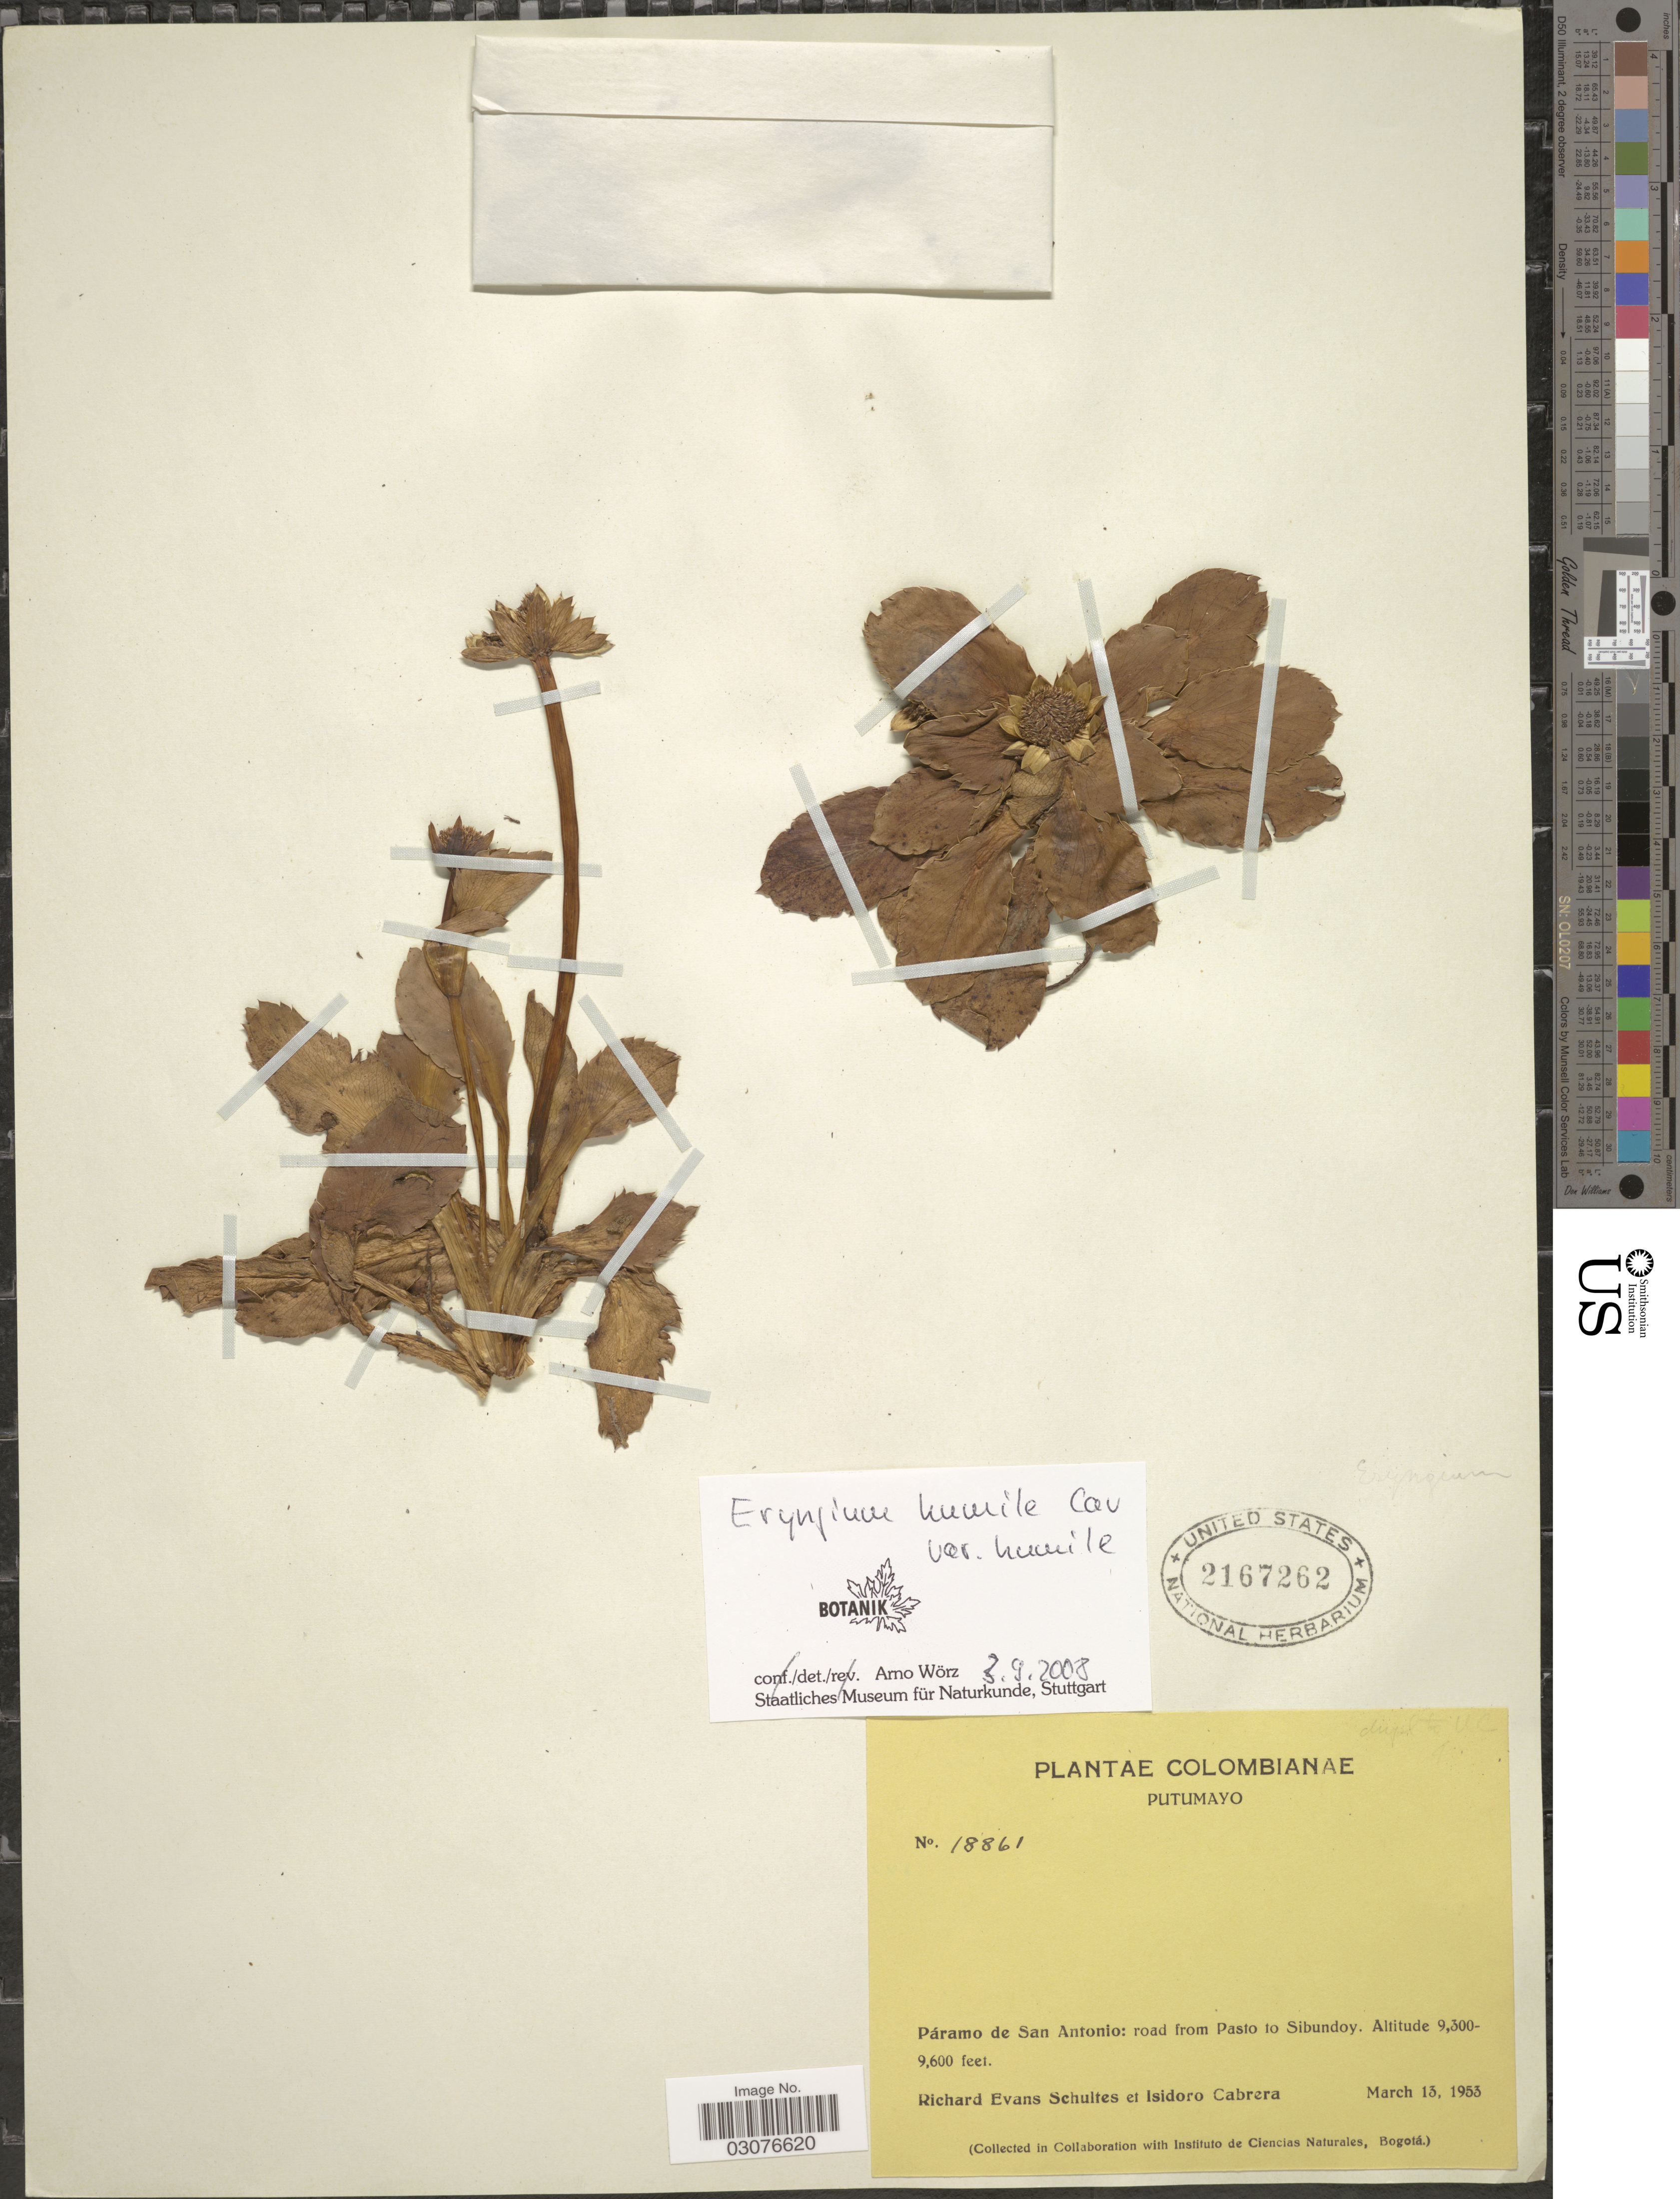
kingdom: Plantae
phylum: Tracheophyta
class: Magnoliopsida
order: Apiales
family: Apiaceae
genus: Eryngium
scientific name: Eryngium humile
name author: Cav.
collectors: R. E. Schultes & I. Cabrera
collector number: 18861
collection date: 1953-03-13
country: Colombia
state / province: Putumayo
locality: Pára,o de San Antonio: road from Pasto to Sibundoy.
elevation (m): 2835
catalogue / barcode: US 2167262